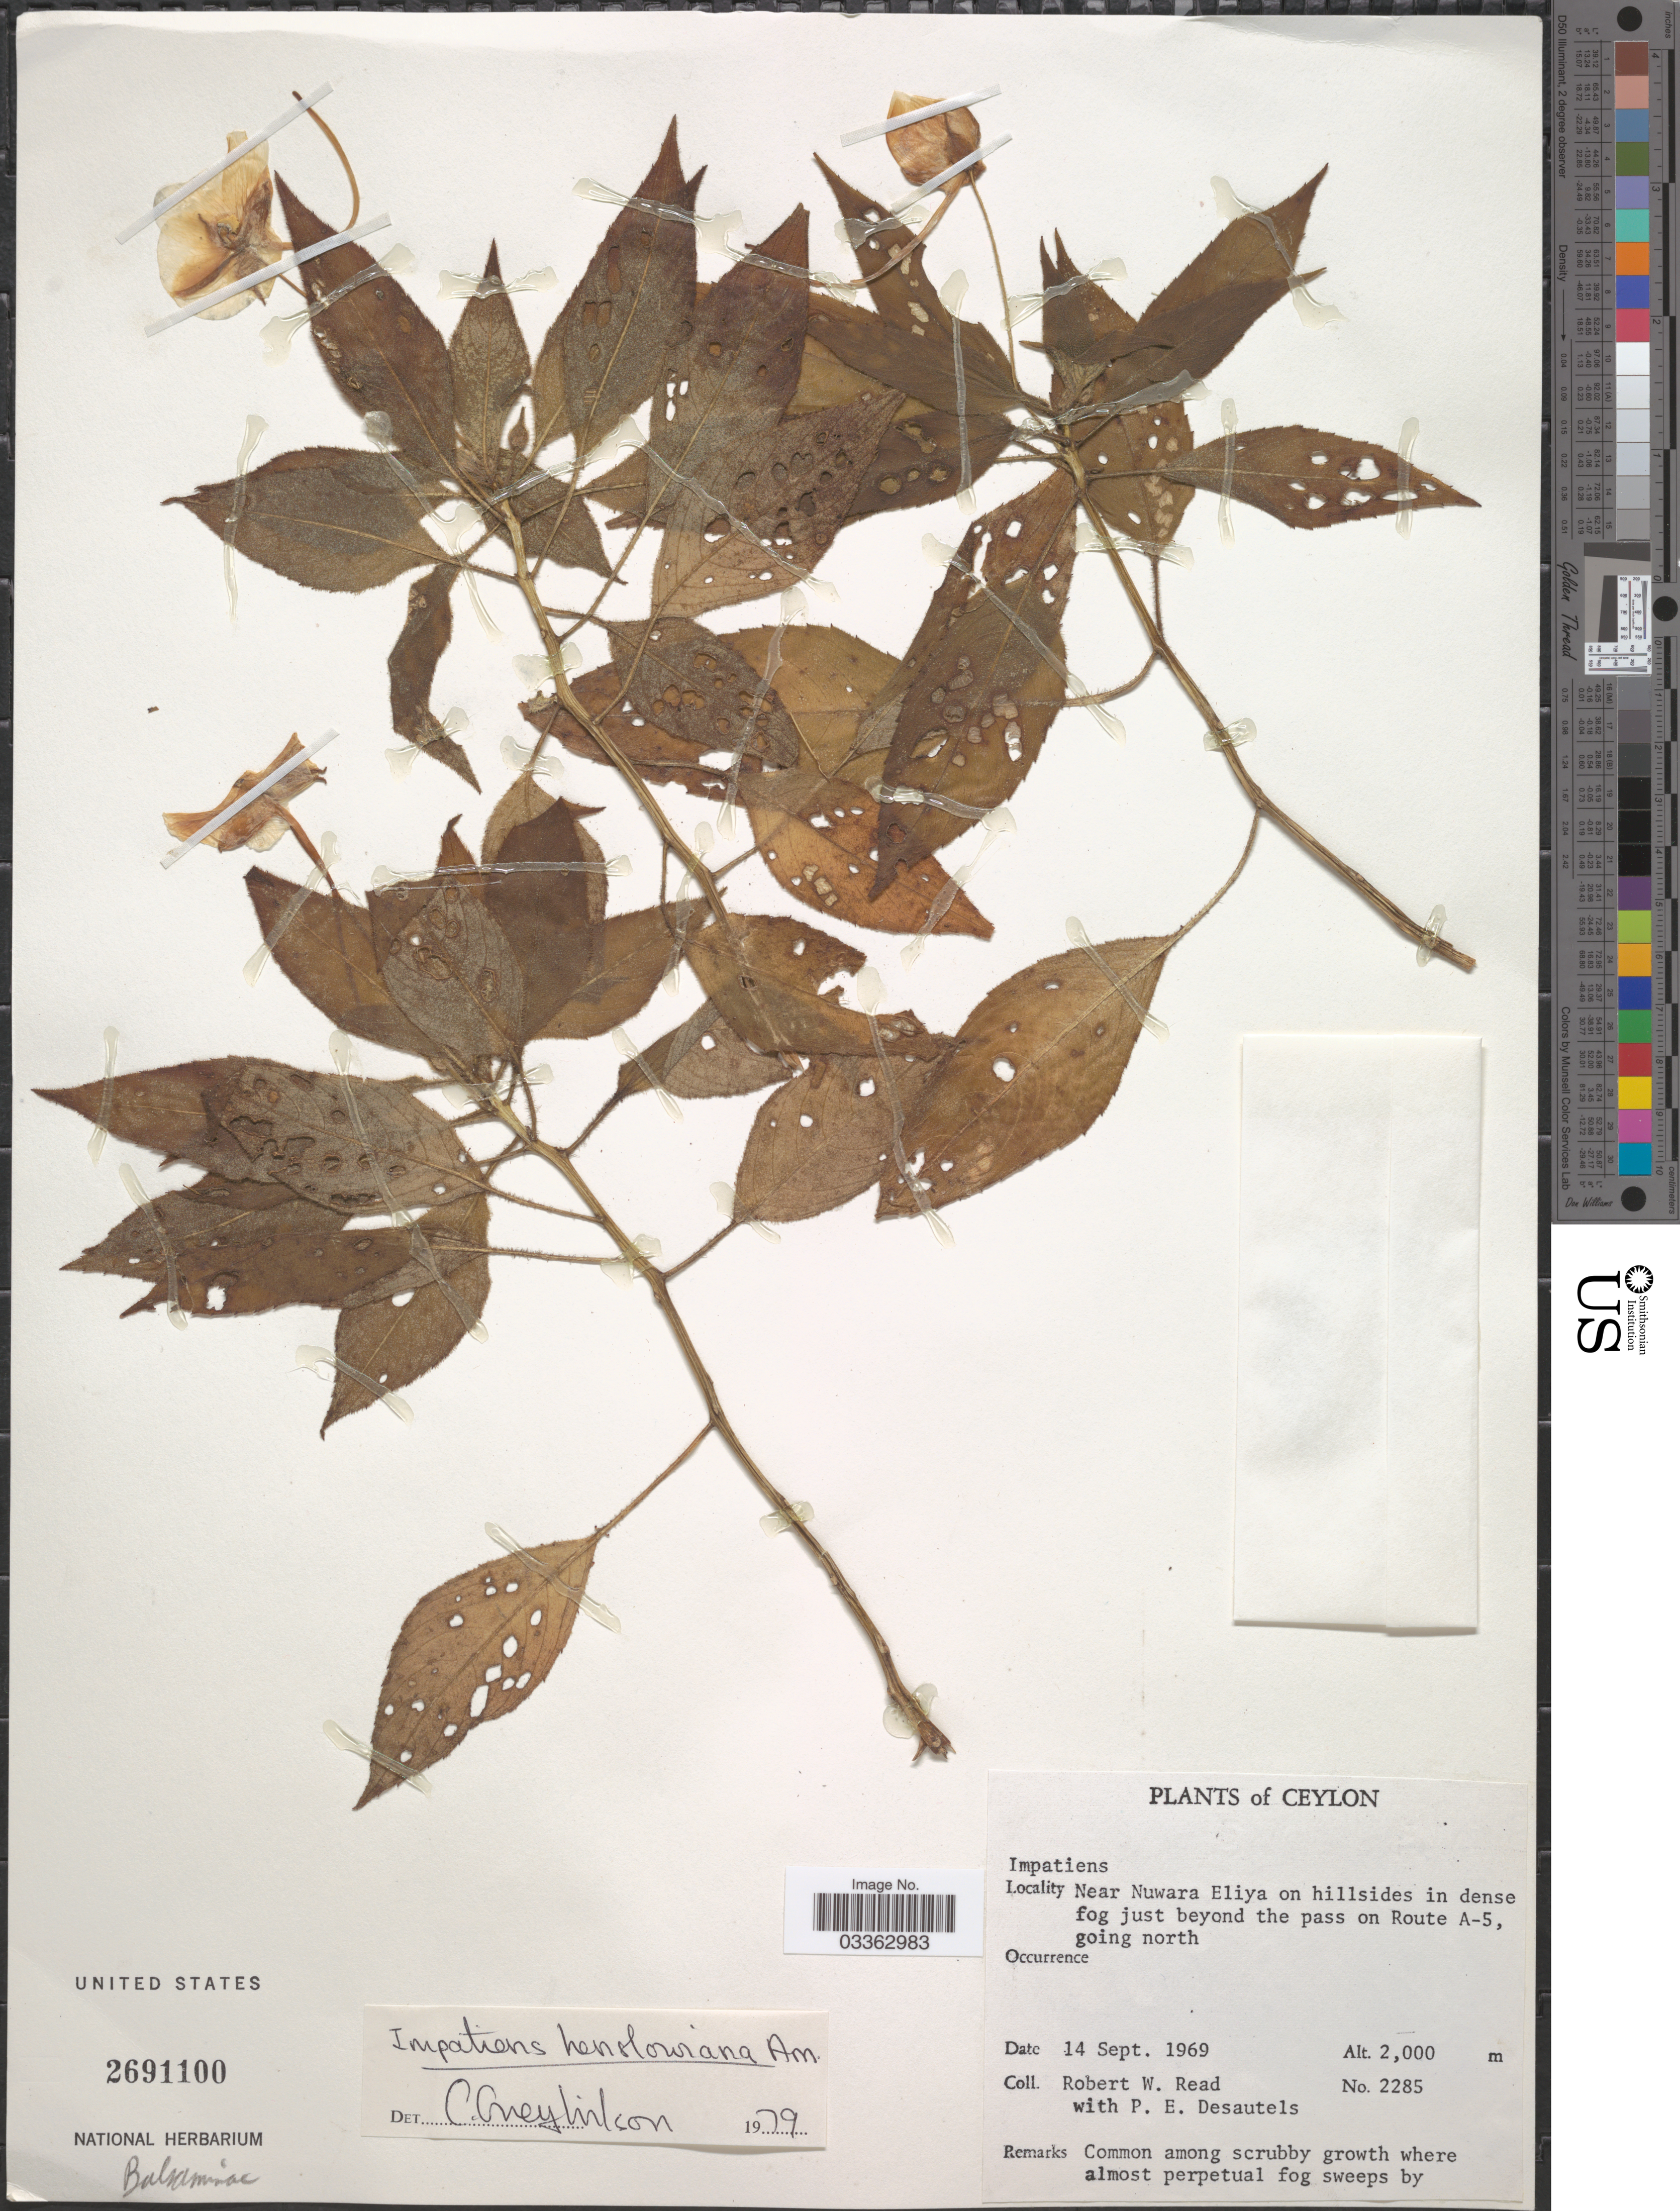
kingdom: Plantae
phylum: Tracheophyta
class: Magnoliopsida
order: Ericales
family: Balsaminaceae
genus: Impatiens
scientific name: Impatiens henslowiana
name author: Arn.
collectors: R. W. Read & P. Desautels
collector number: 2285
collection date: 1969-09-14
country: Sri Lanka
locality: Ceylon, Near Nuwara Eliya on hillsides in dense fog just beyond the pass on Route A-5, going north.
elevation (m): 2000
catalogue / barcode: US 2691100